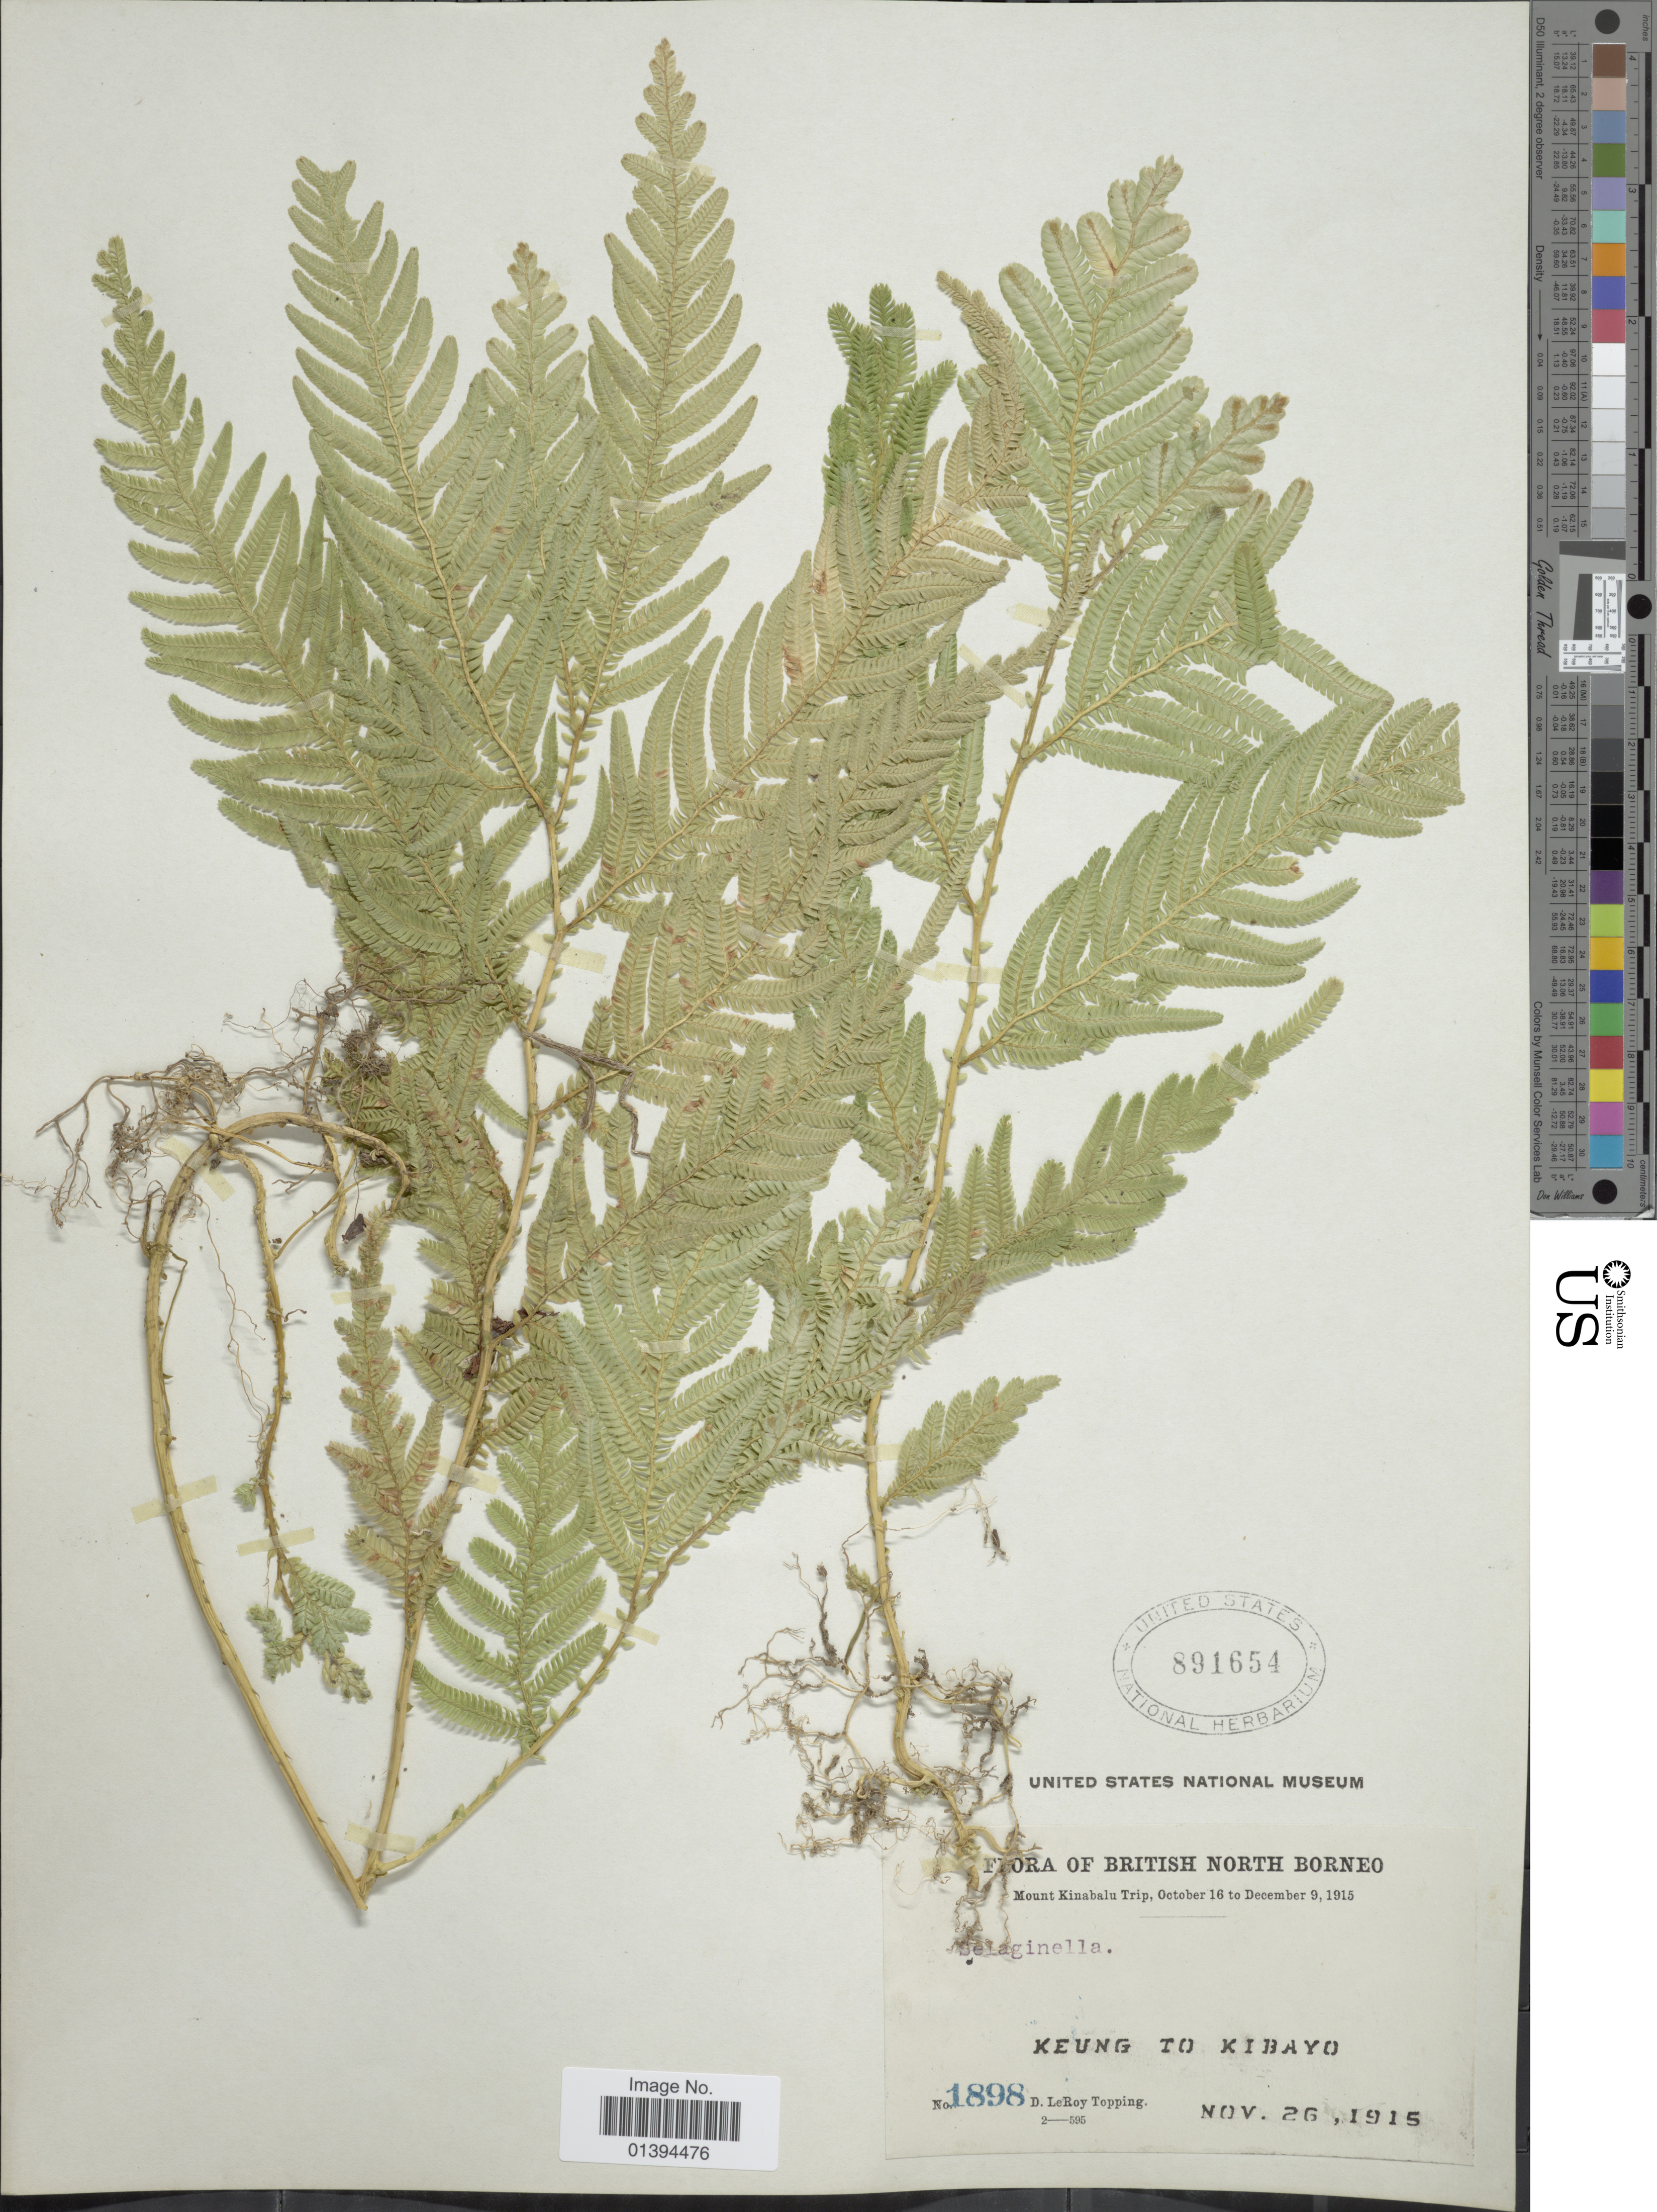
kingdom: Plantae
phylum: Tracheophyta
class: Lycopodiopsida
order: Selaginellales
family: Selaginellaceae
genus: Selaginella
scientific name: Selaginella sp.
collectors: D. L. Topping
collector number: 1898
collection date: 1915-11-26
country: Malaysia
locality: British North Borneo, Keung to Kibayo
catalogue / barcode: US 891654